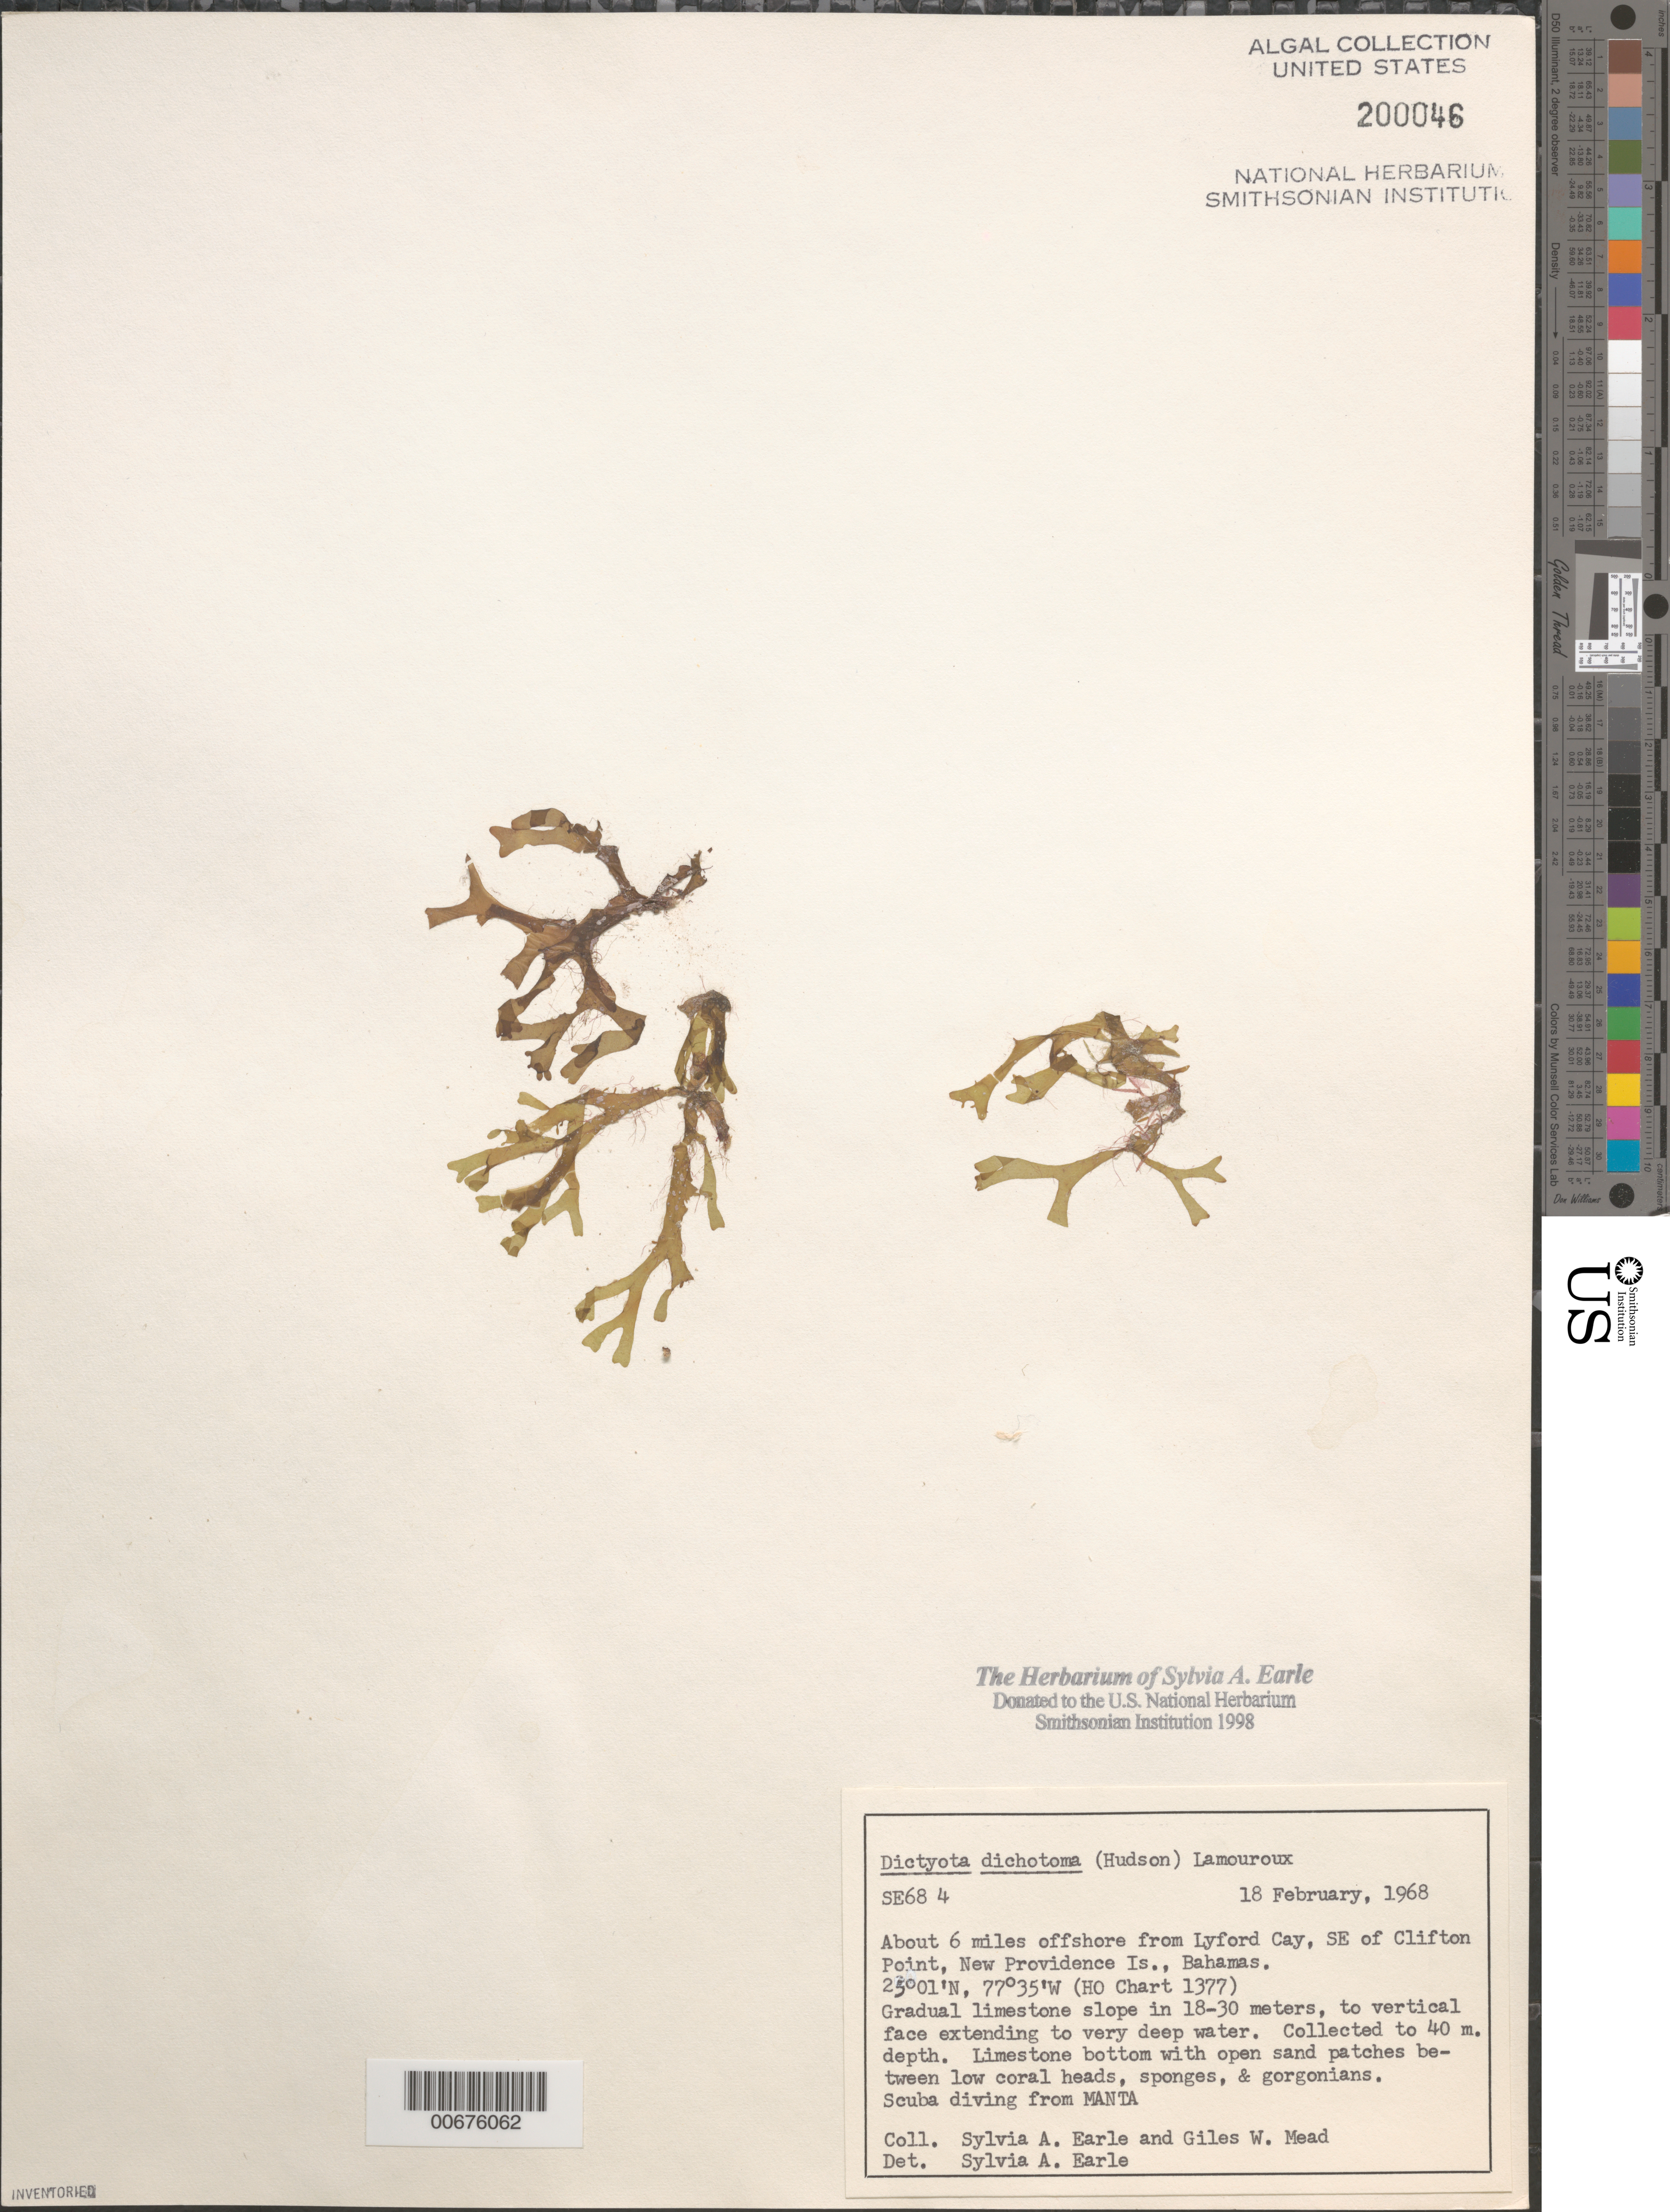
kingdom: Chromista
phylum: Ochrophyta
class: Phaeophyceae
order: Dictyotales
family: Dictyotaceae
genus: Dictyota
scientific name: Dictyota dichotoma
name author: (Huds.) J.V.Lamouroux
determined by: Earle, S. A.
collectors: S. A. Earle & G. W. Mead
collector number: Se 684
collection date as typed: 18 Feb 1968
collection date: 1968-02-18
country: Bahamas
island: New Providence Island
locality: Ca. 6 miles off Lyford Cay, southeast of Clifton Point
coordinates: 25 01' N, 77 35' W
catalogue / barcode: US 200046